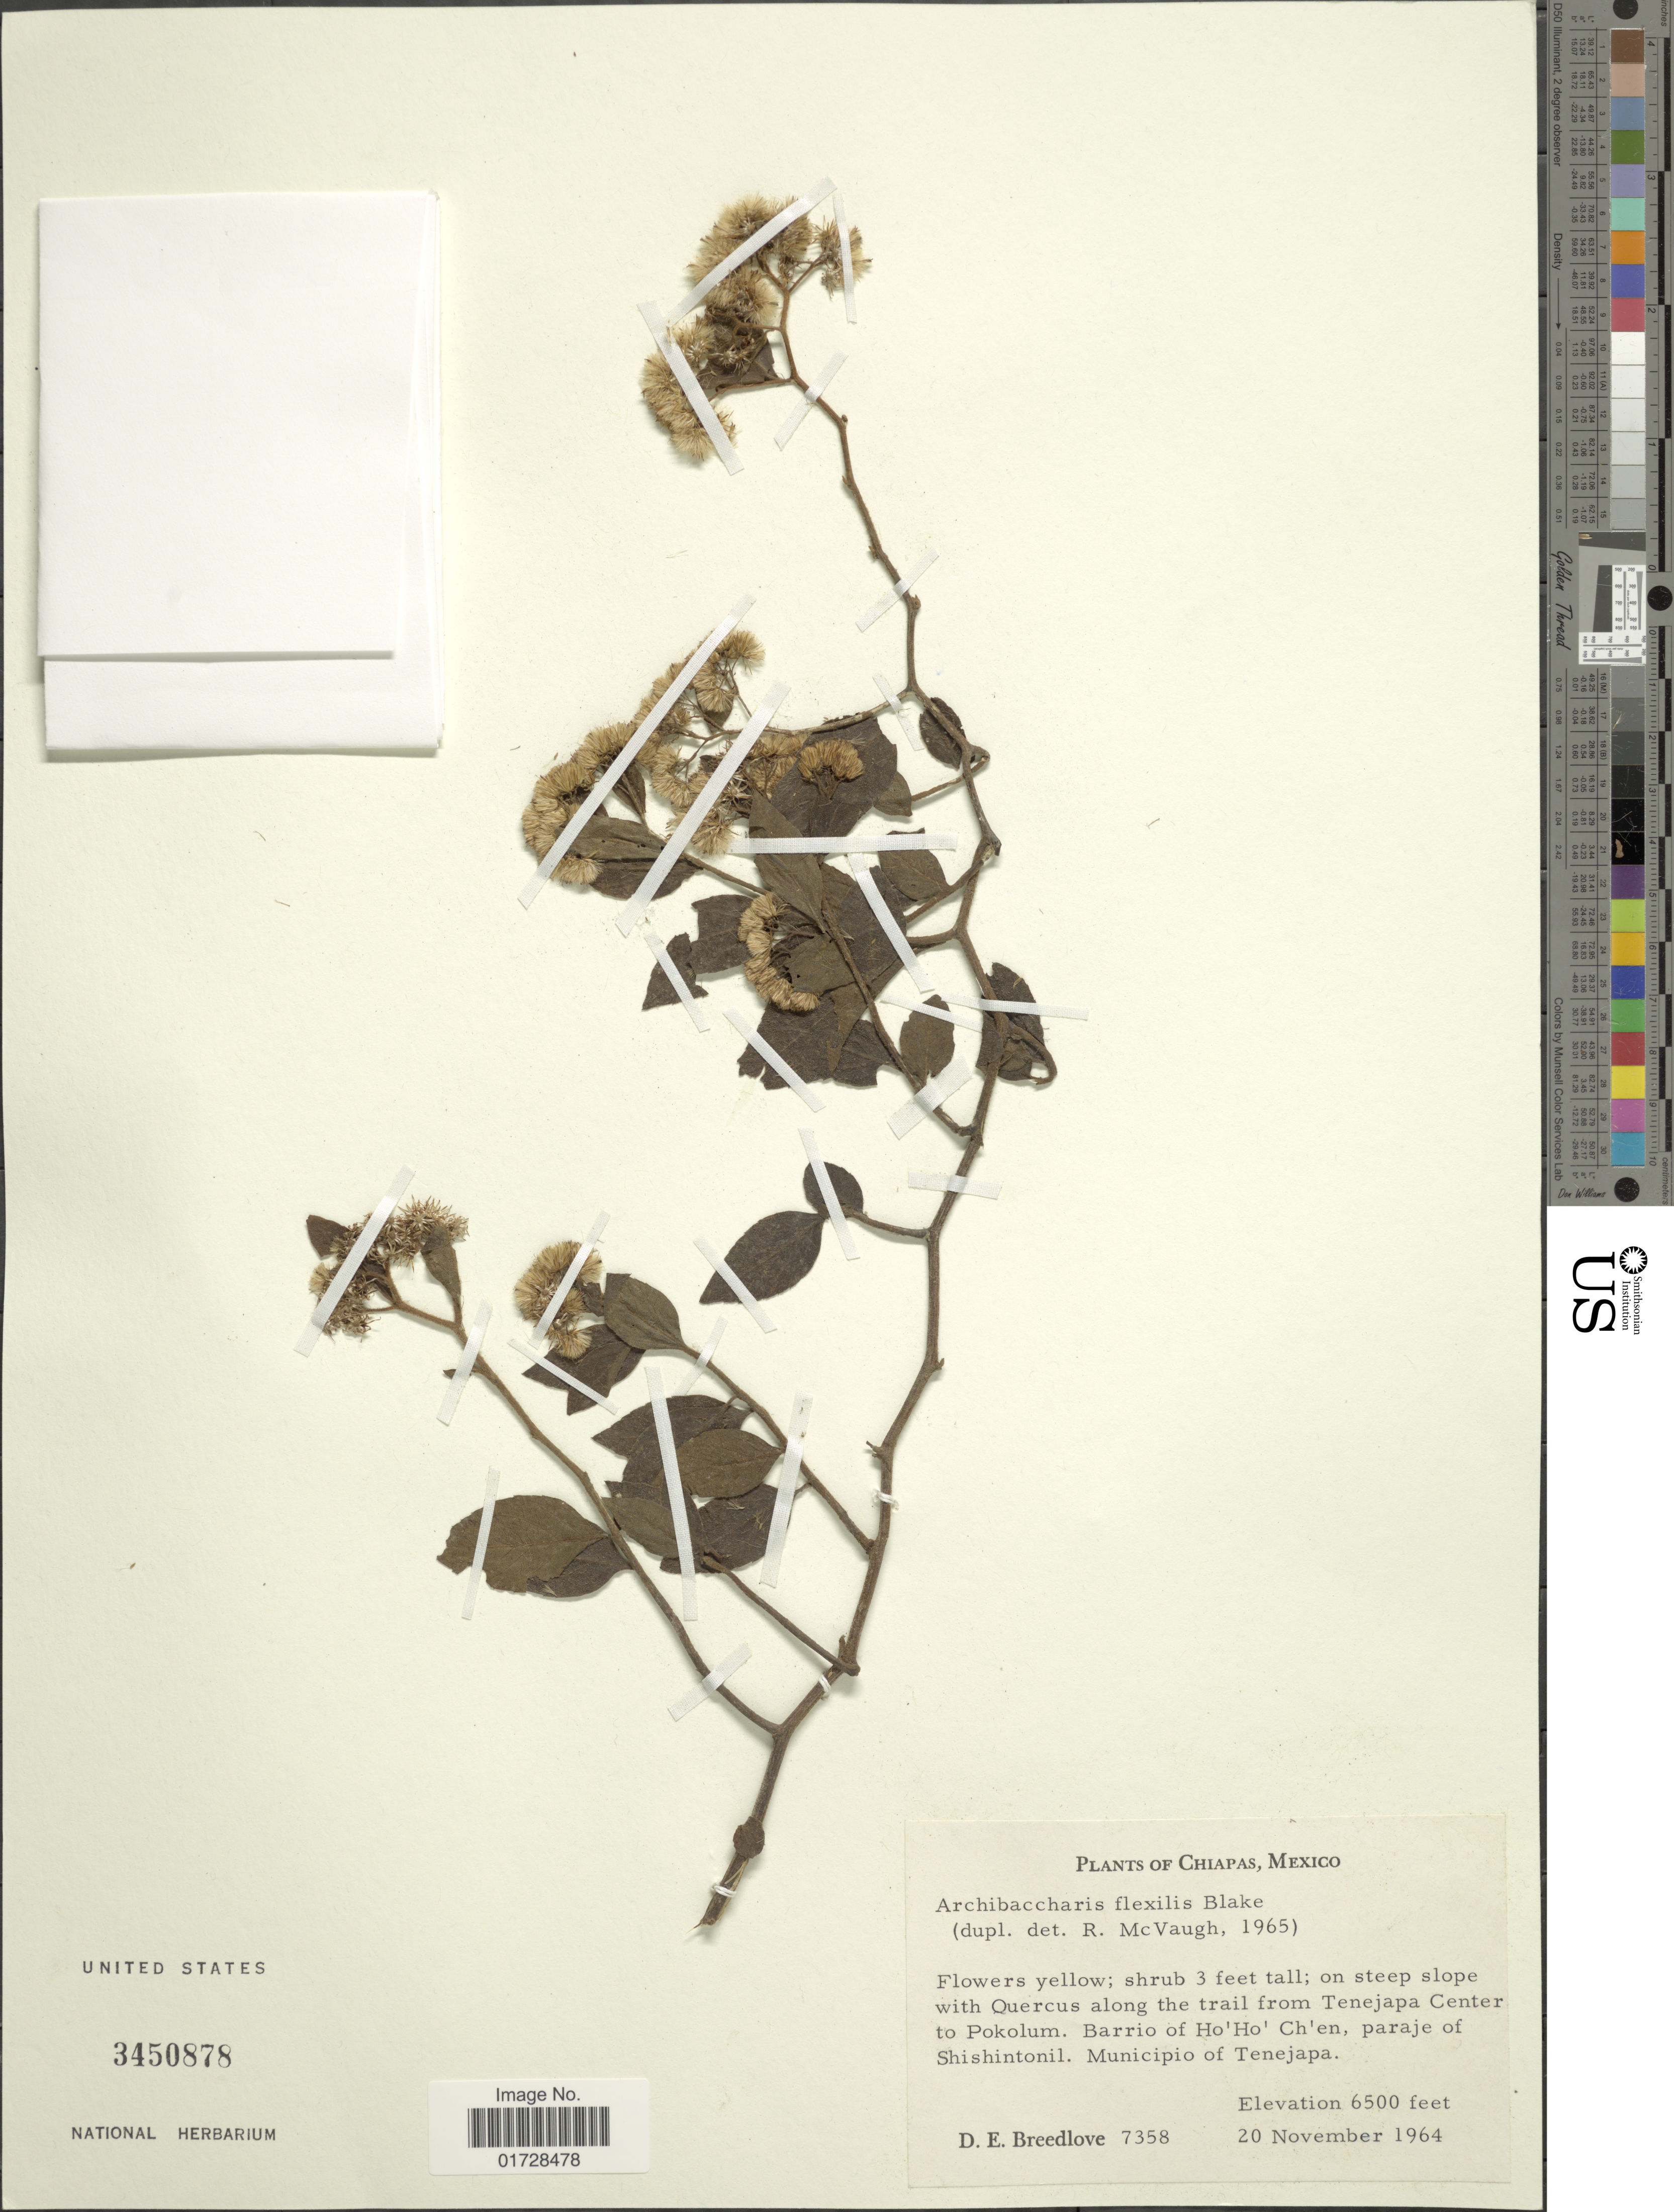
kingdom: Plantae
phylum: Tracheophyta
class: Magnoliopsida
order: Asterales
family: Asteraceae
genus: Archibaccharis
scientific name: Archibaccharis flexilis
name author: (S.F. Blake) S.F. Blake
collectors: D. E. Breedlove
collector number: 7358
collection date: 1964-11-20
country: Mexico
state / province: Chiapas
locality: Along the trail from Tenejapa Center to Pokolum, Barrio of Ho'Ho' Ch'en, paraje of Shishintonil, Municipio of Tenejapa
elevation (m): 1981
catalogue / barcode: US 3450878